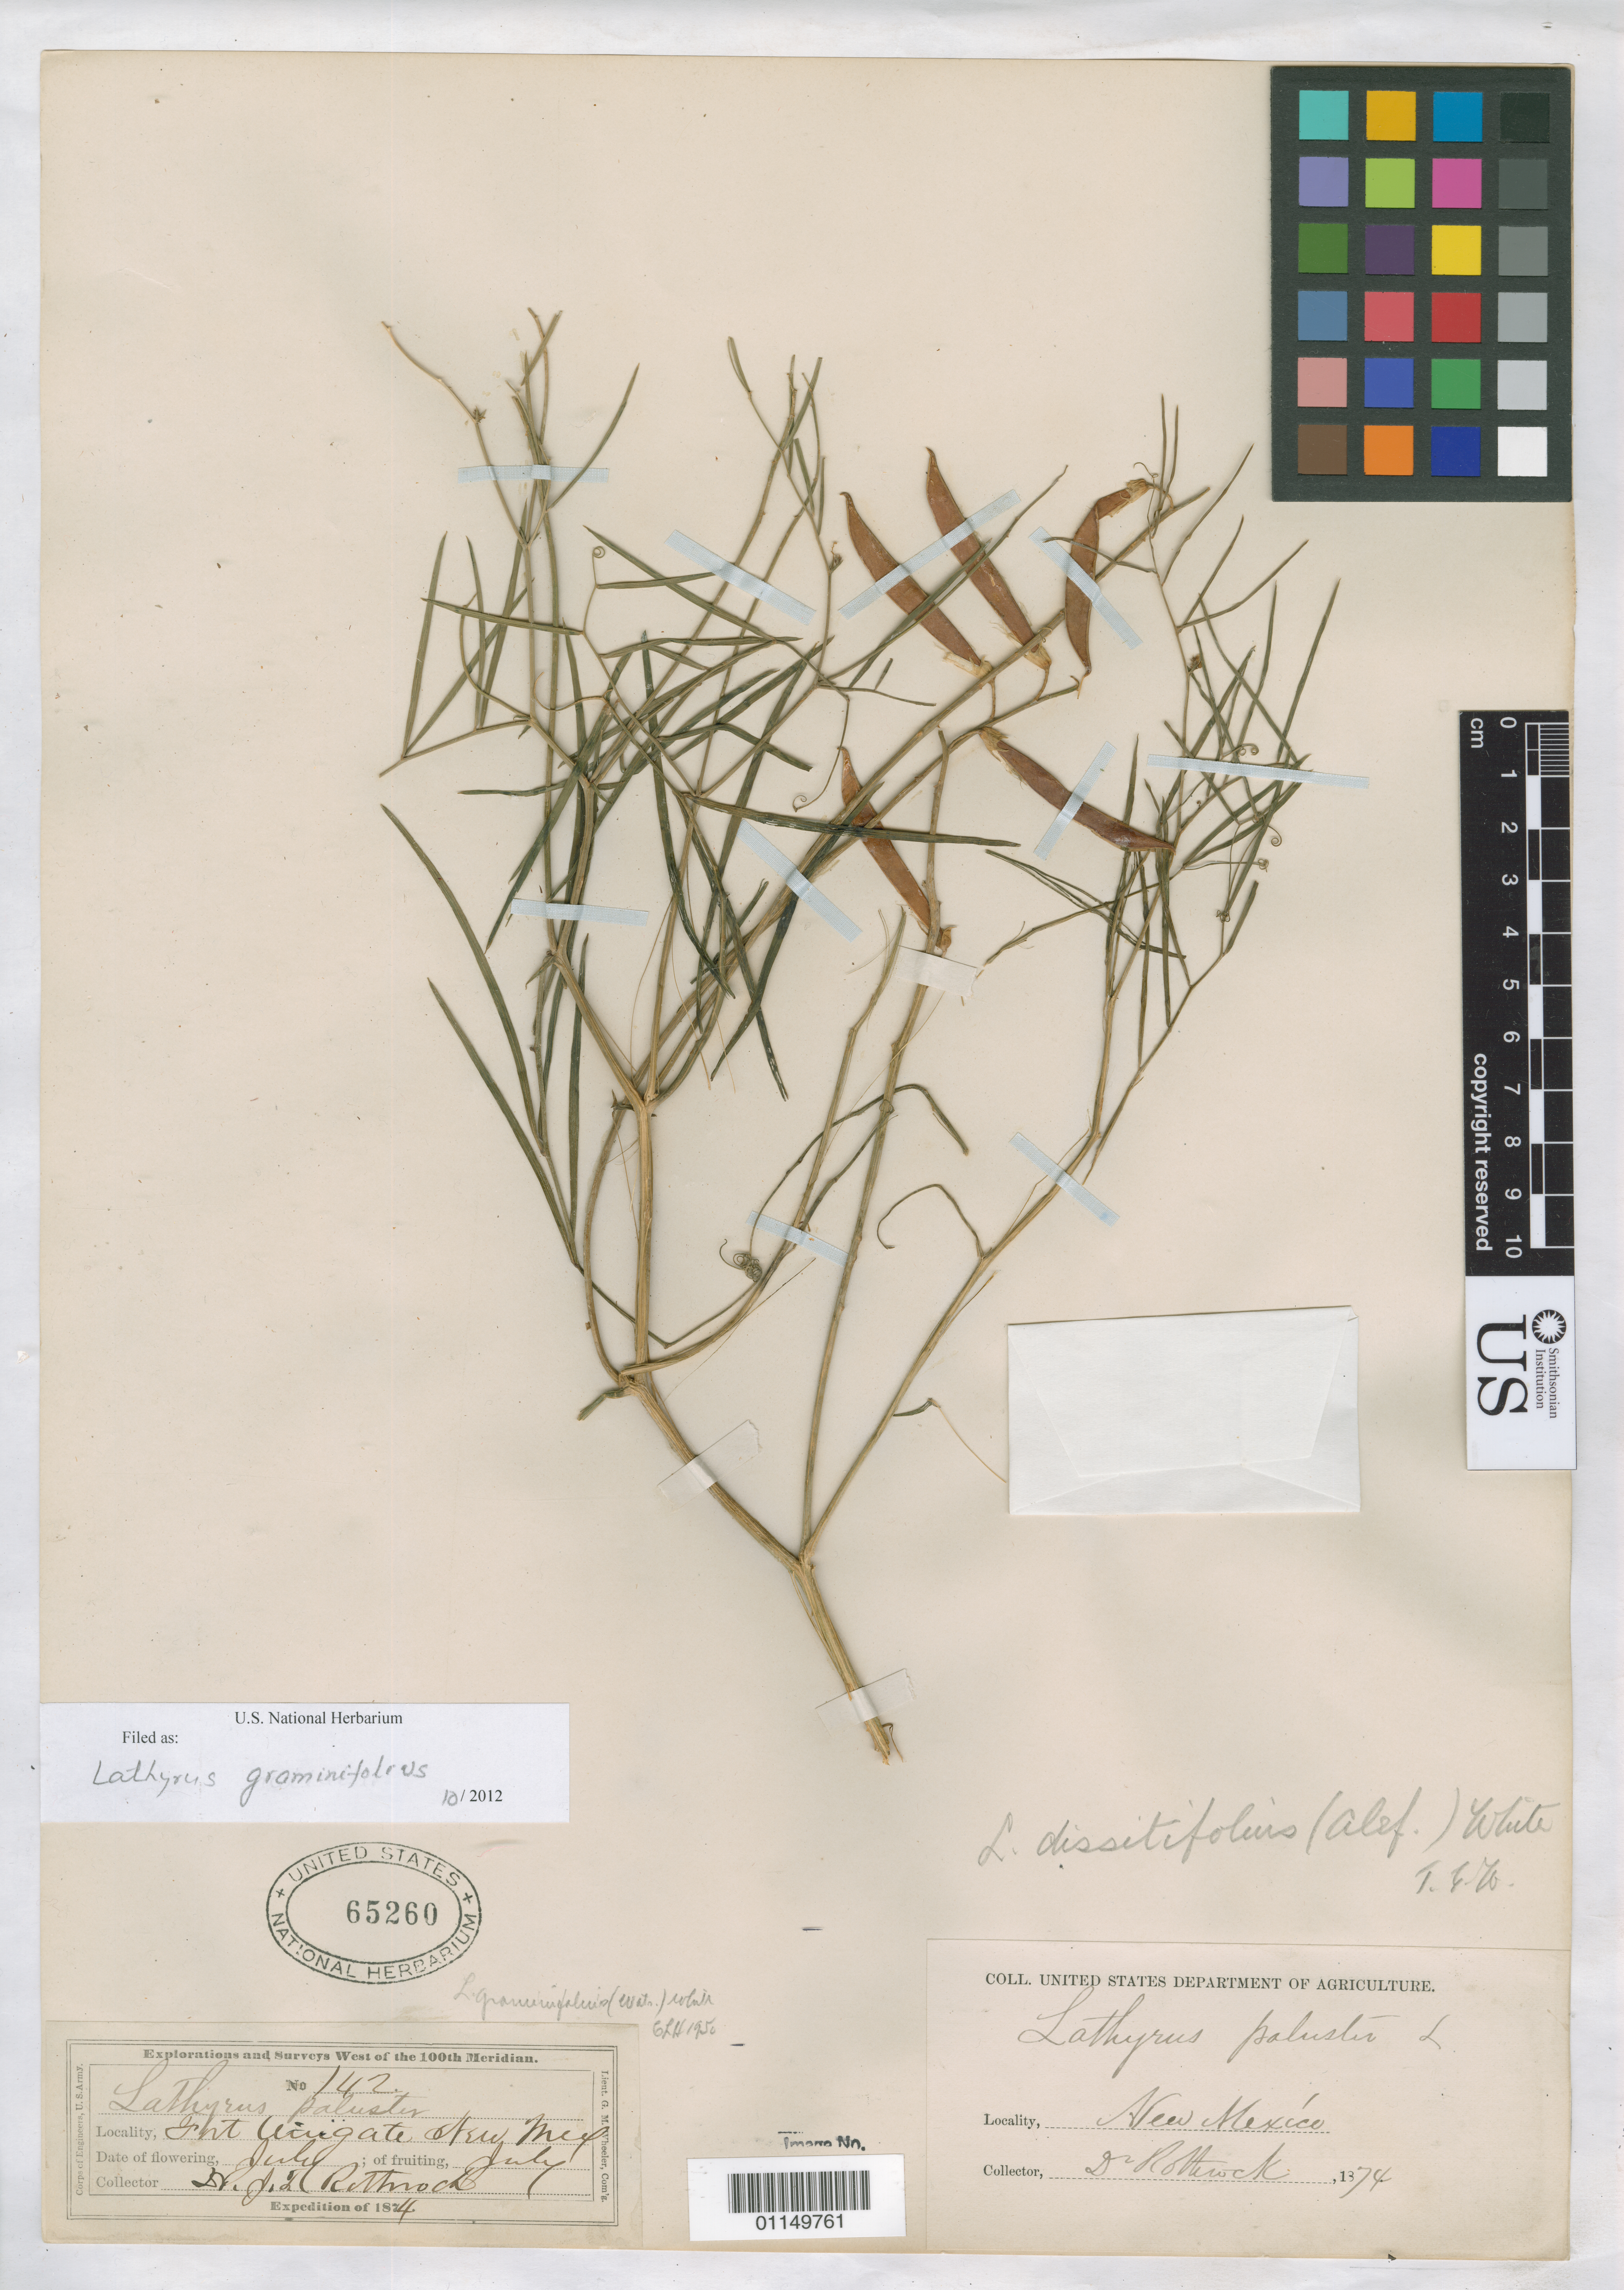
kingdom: Plantae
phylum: Tracheophyta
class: Magnoliopsida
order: Fabales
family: Fabaceae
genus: Lathyrus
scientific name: Lathyrus graminifolius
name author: (S. Watson) T.G. White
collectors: J. T. Rothrock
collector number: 142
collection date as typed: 1874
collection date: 1874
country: United States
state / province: New Mexico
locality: Fort Wingate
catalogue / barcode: US 65260